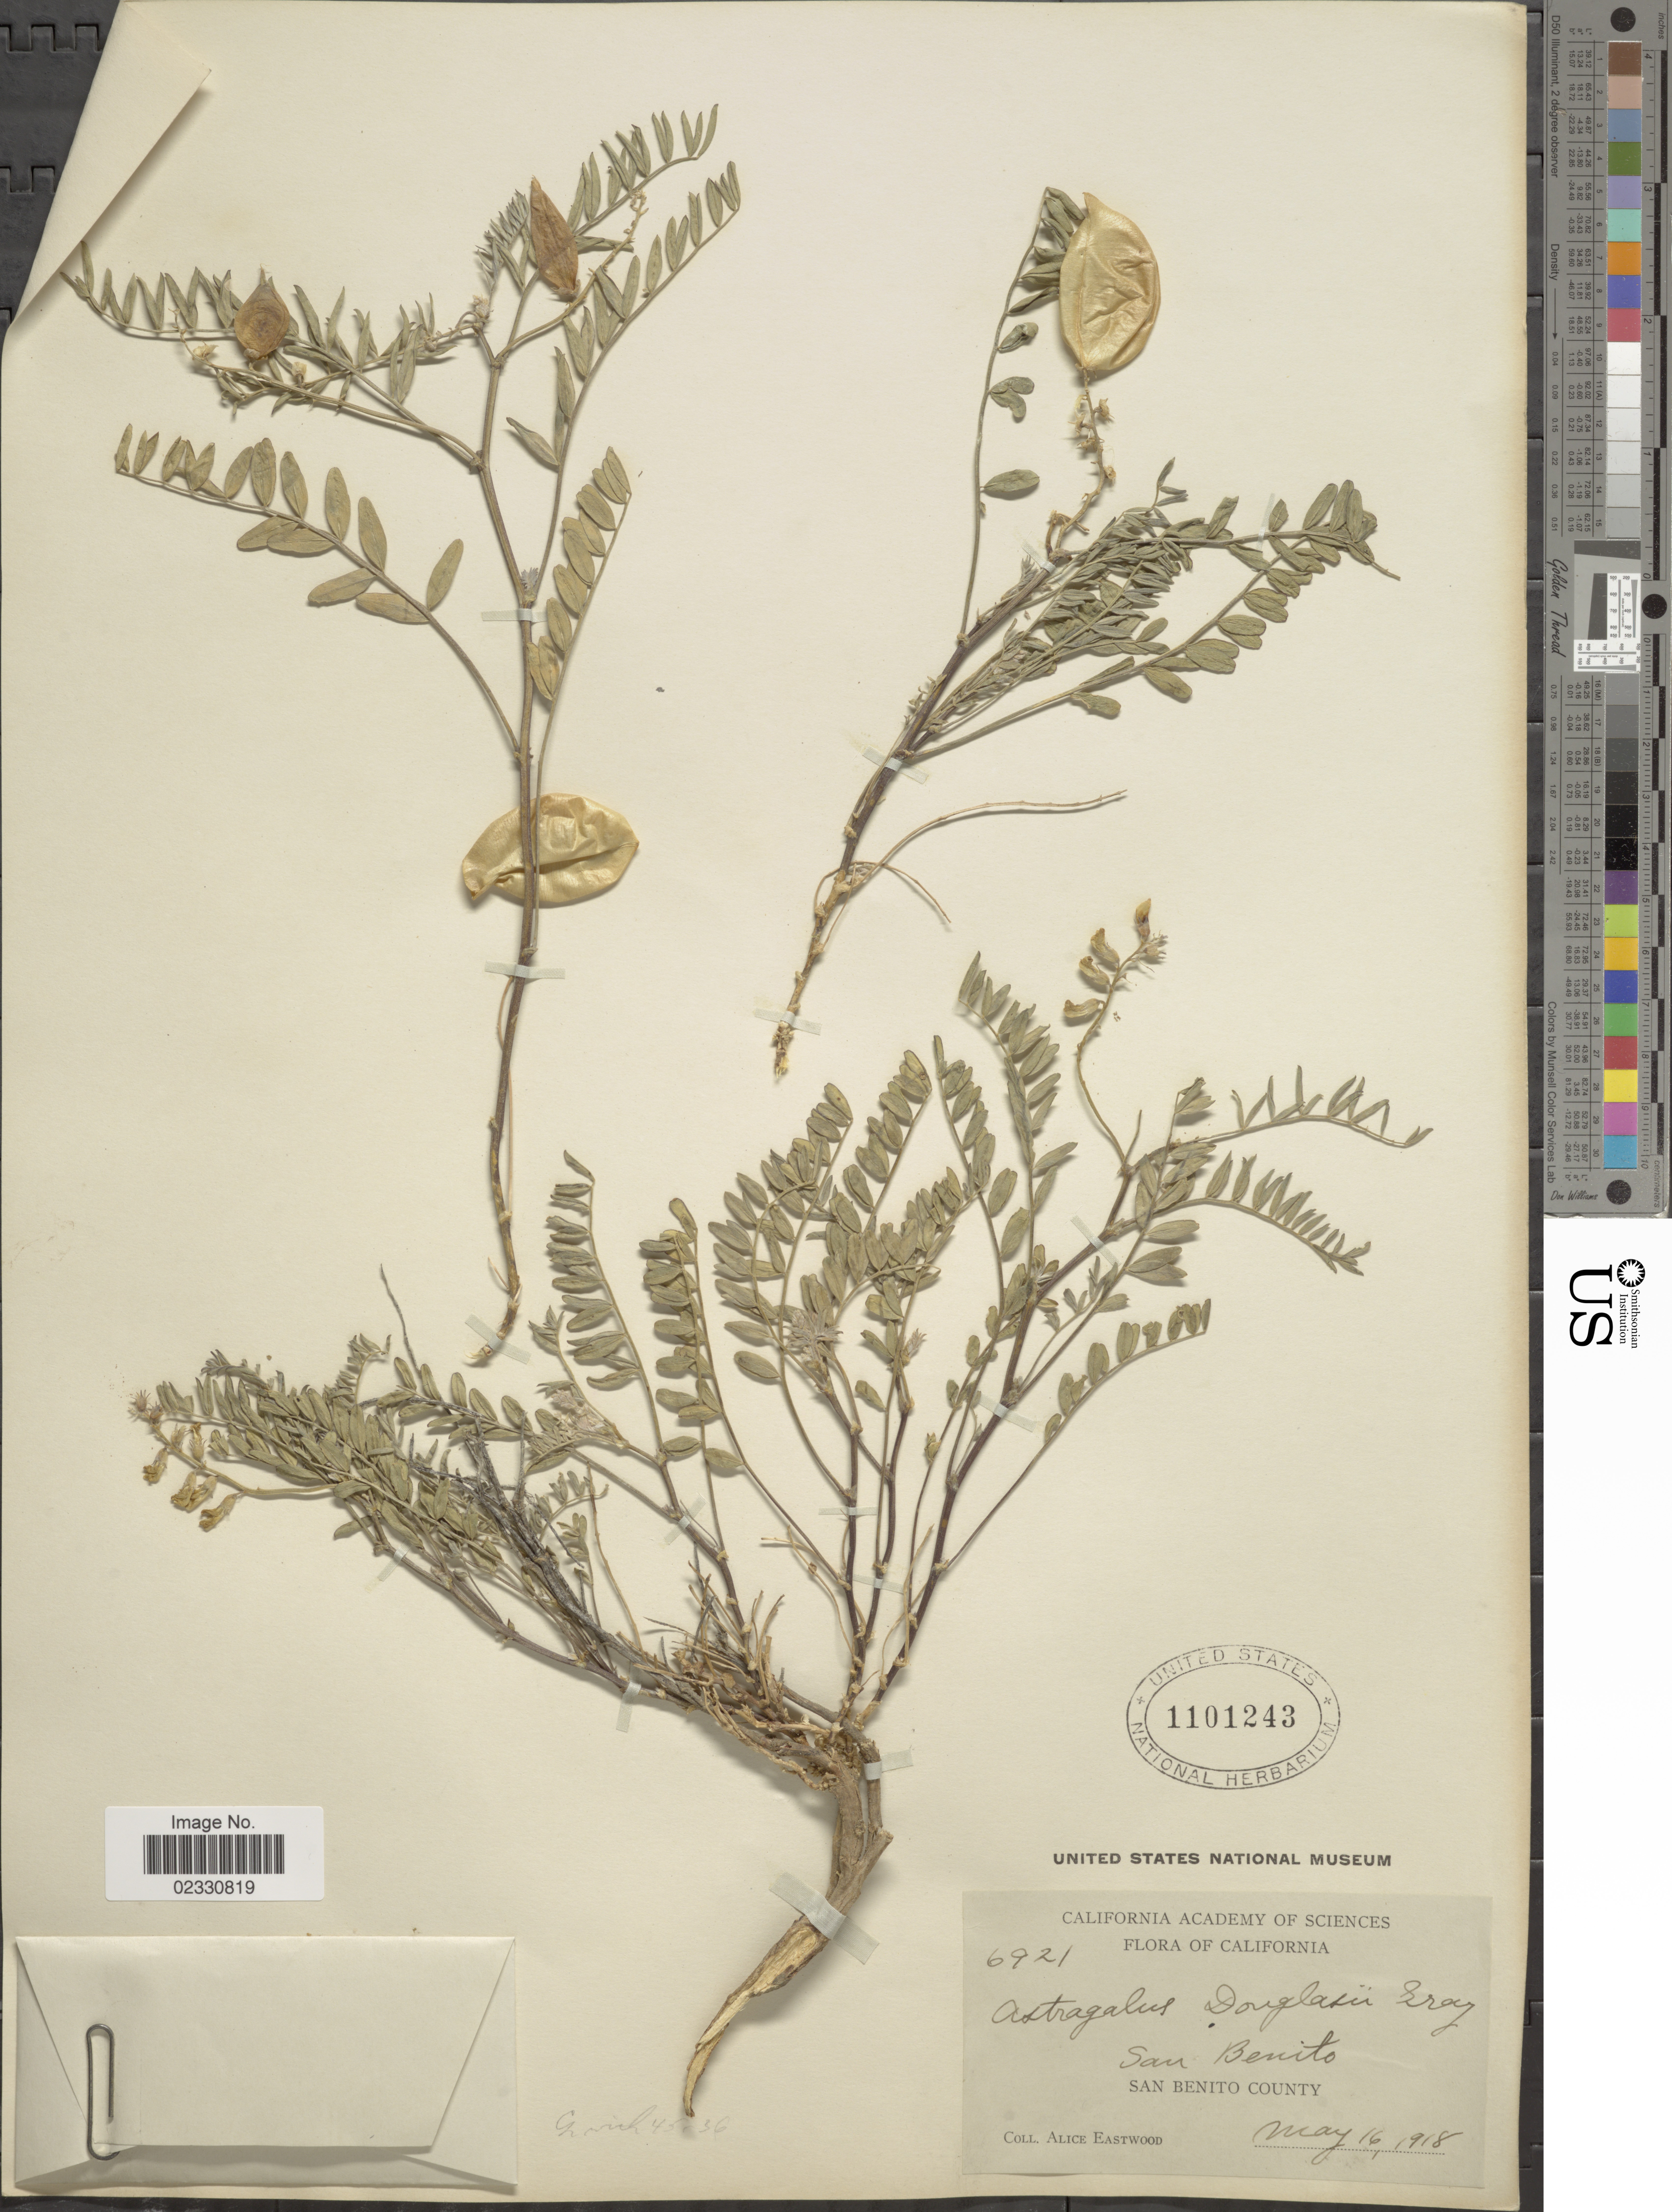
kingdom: Plantae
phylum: Tracheophyta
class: Magnoliopsida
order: Fabales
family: Fabaceae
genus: Astragalus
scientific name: Astragalus douglasii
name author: (Torr. & A. Gray) A. Gray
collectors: A. Eastwood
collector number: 6921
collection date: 1918-05-16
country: United States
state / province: California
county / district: San Benito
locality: San Benito, San Benito County.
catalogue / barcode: US 1101243